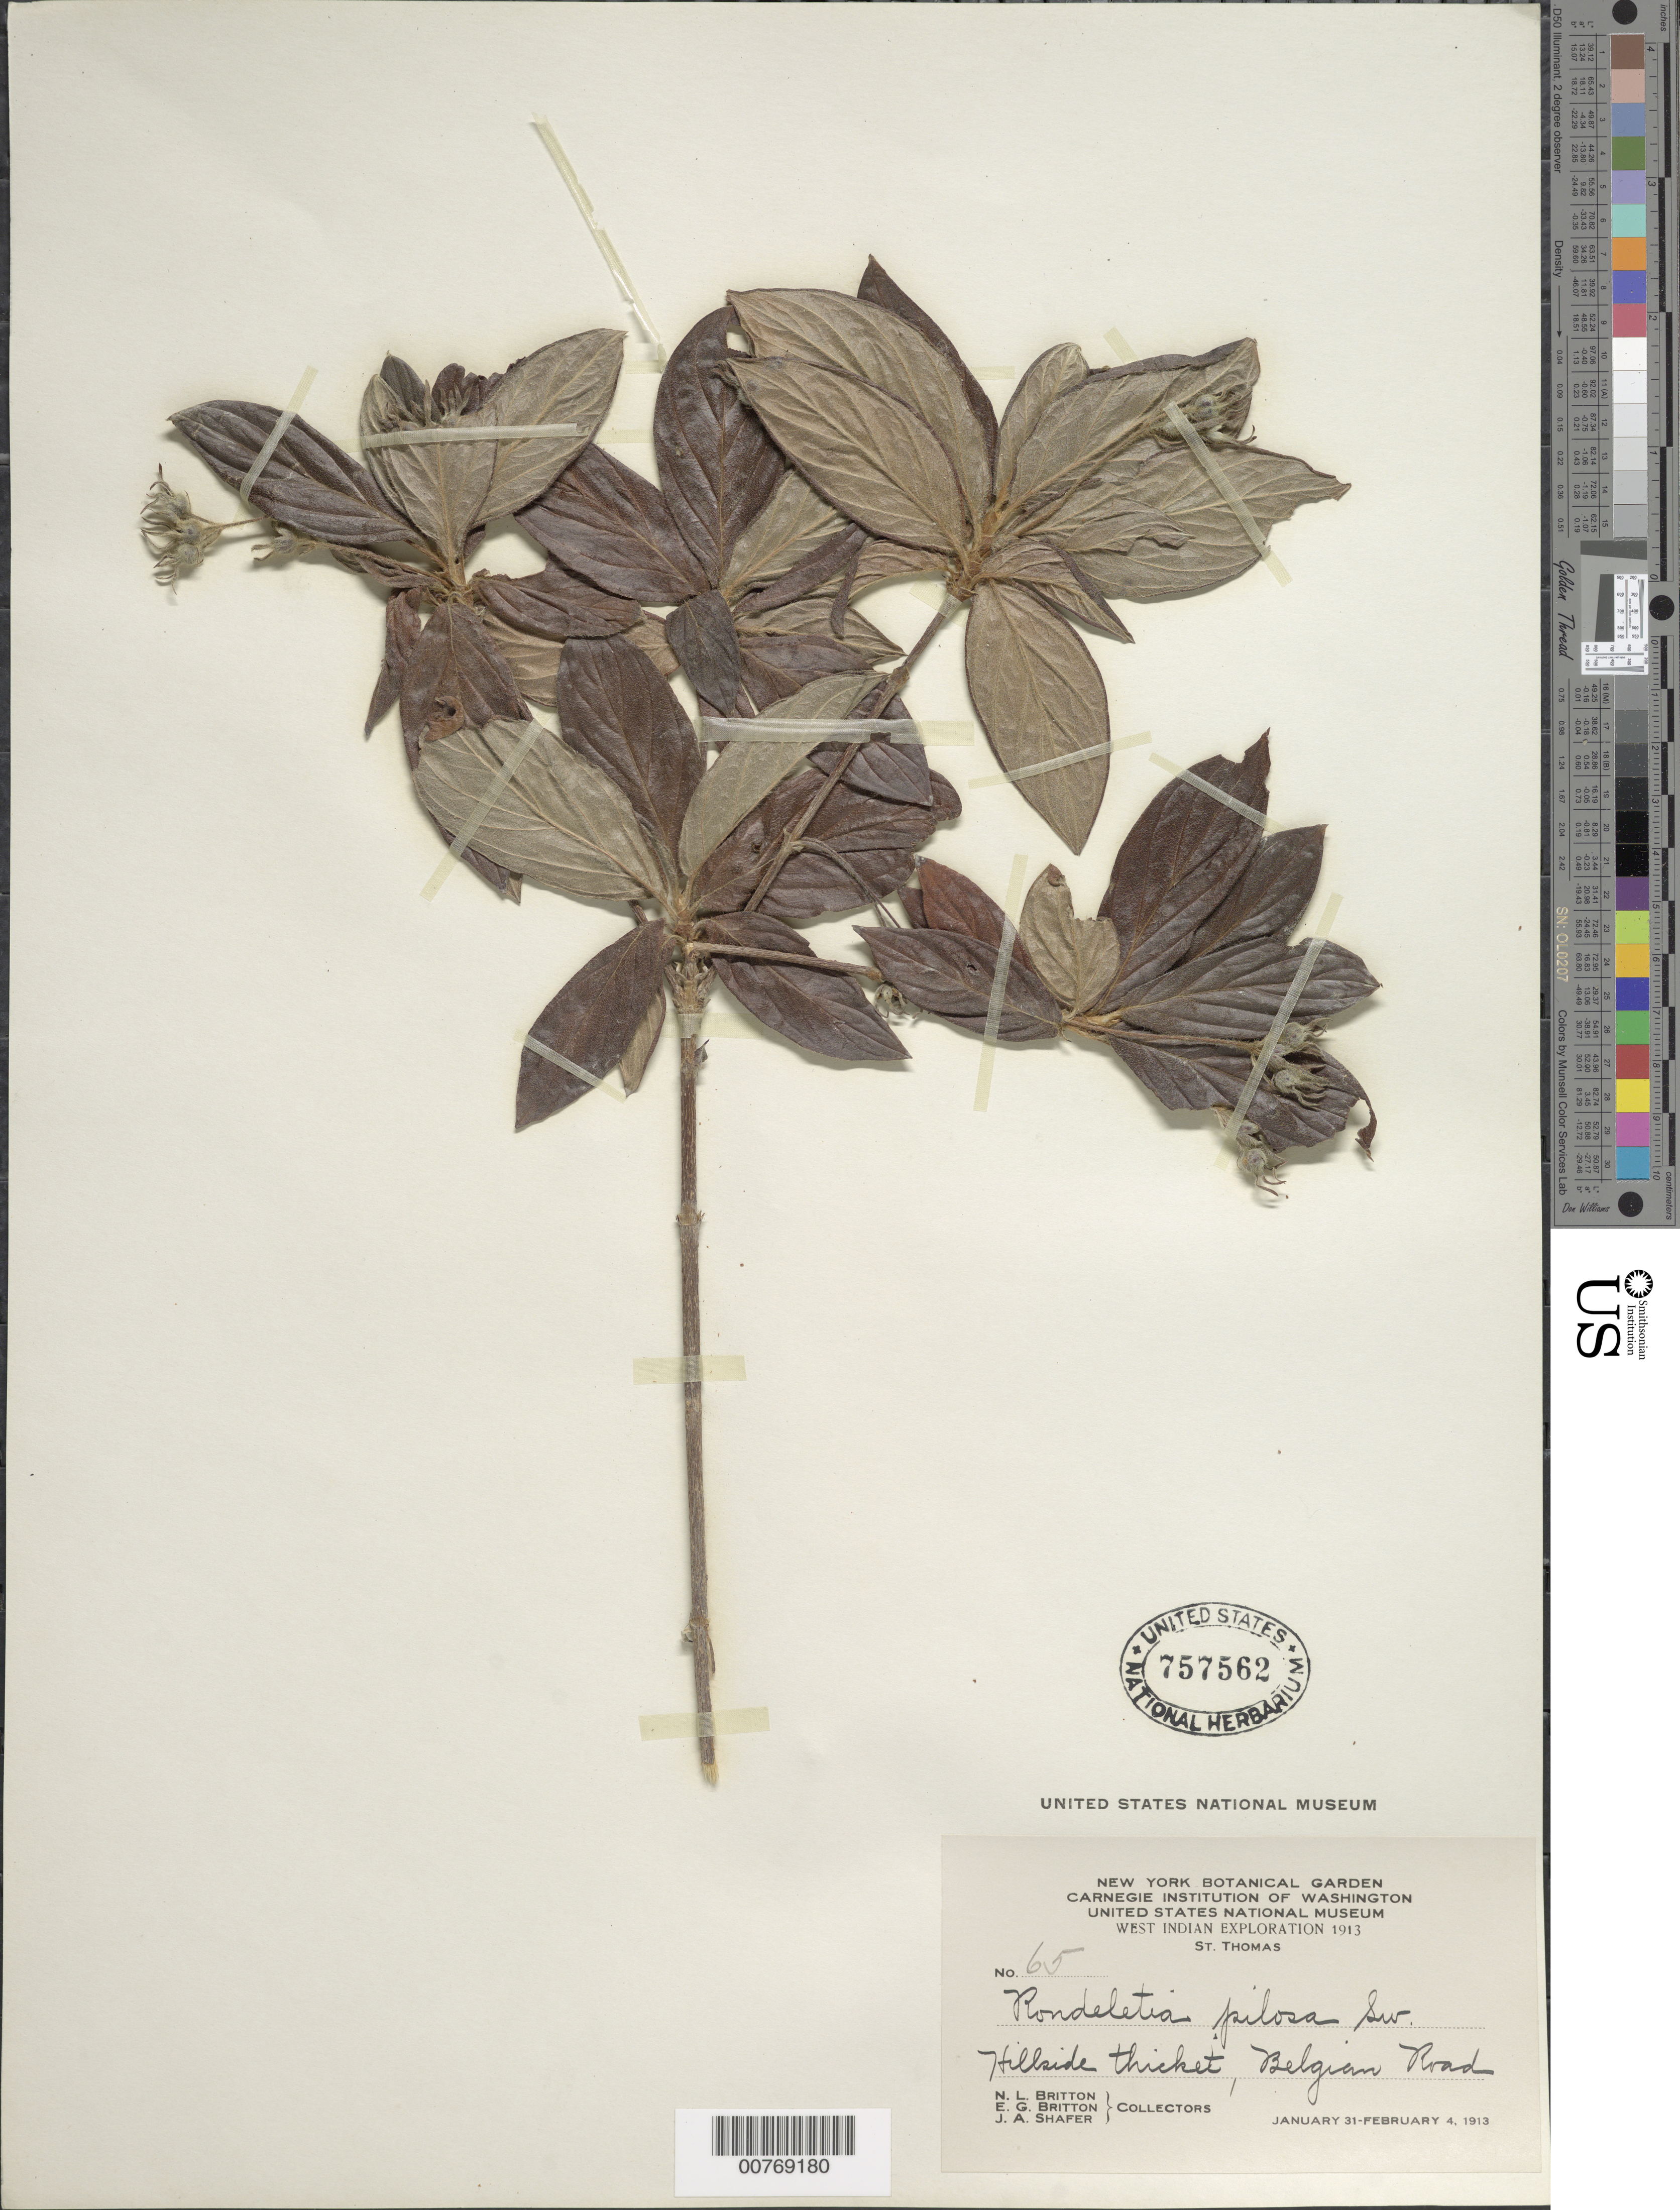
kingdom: Plantae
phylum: Tracheophyta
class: Magnoliopsida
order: Gentianales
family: Rubiaceae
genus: Rondeletia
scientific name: Rondeletia pilosa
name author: Sw.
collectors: N. Britton, E. G. Britton & J. A. Shafer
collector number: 65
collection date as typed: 31 Jan 1913 to 04 Feb 1913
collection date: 1913-01-31/1913-02-04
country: U.S. Virgin Islands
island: St. Thomas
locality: Hillside thicket, Belgian Road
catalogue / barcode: US 757562